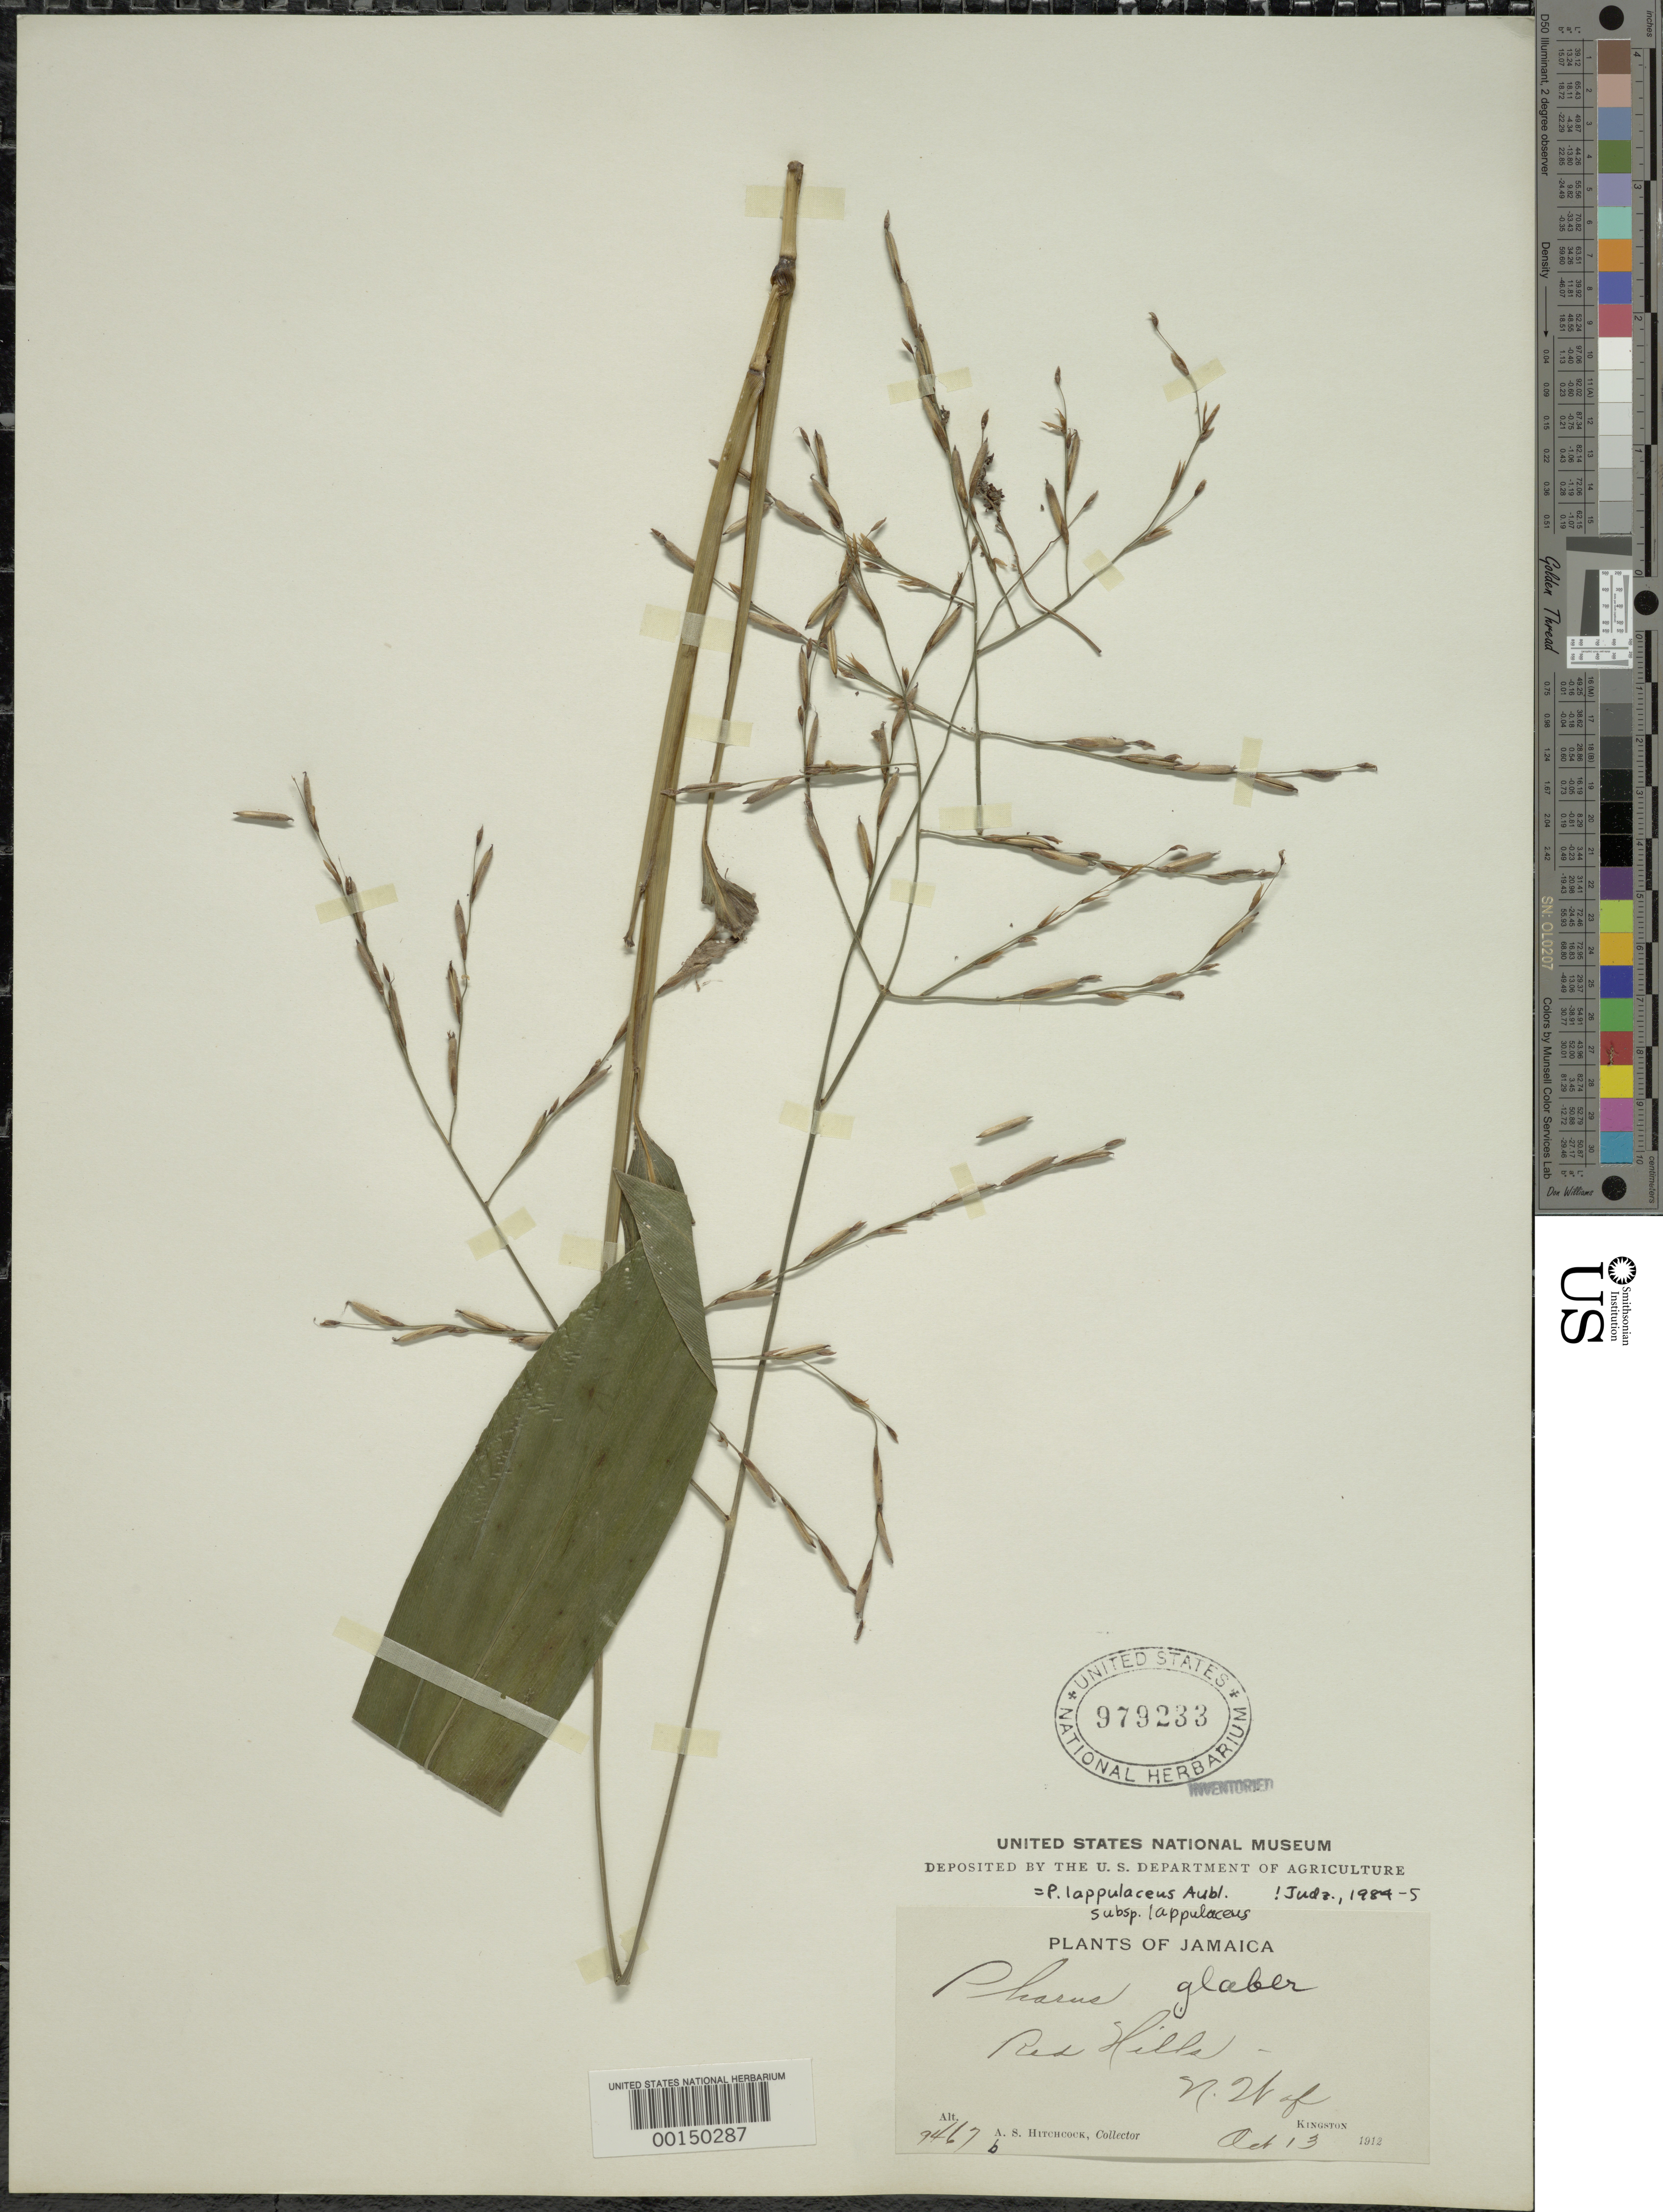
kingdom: Plantae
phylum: Tracheophyta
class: Liliopsida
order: Poales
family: Poaceae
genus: Pharus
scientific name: Pharus lappulaceus subsp. lappulaceus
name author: Aubl.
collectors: A. S. Hitchcock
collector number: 9467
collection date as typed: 13 Oct 1912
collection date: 1912-10-13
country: Jamaica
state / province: Kingston-St. John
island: Greater Antilles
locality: Red hills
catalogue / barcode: US 979233